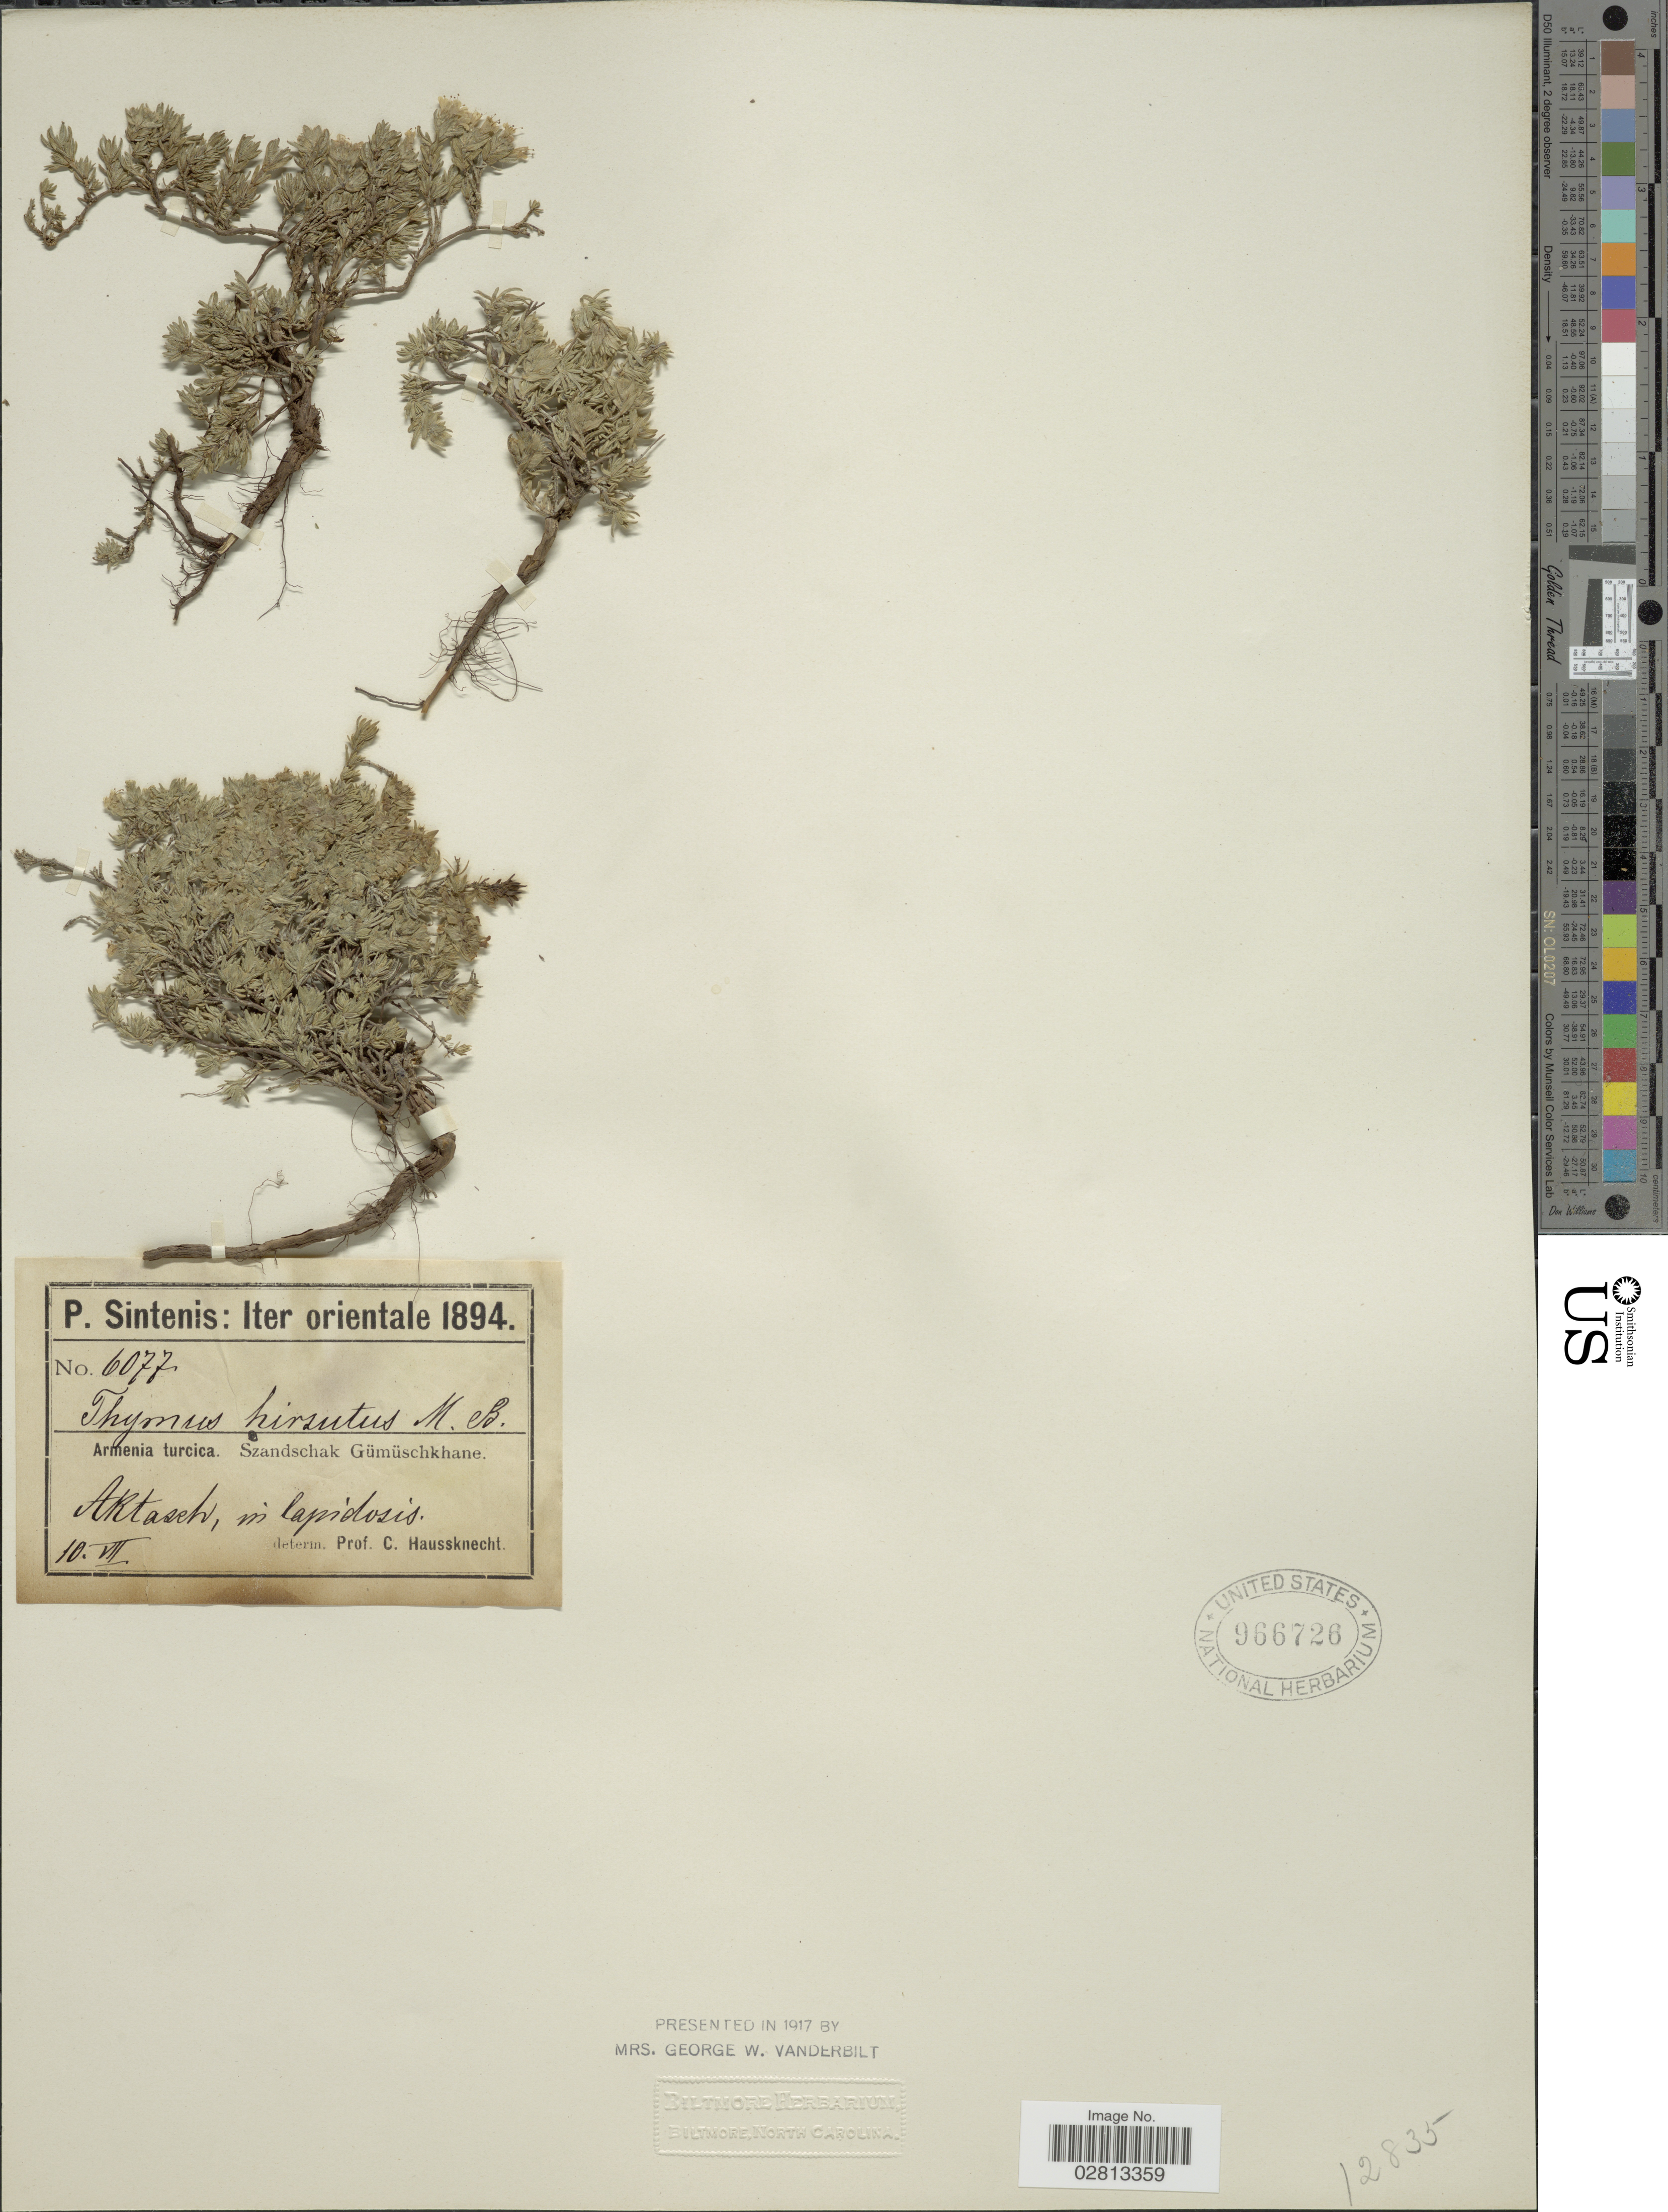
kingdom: Plantae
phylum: Tracheophyta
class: Magnoliopsida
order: Lamiales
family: Lamiaceae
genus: Thymus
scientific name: Thymus hirsutus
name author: M. Bieb.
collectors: P. Sintenis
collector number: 6077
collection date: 1894-07-10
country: Turkey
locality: Orientale. Armenia turcica. Szandschak Gümüschkhane. Artaseh, in lapidosis.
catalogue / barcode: US 966726